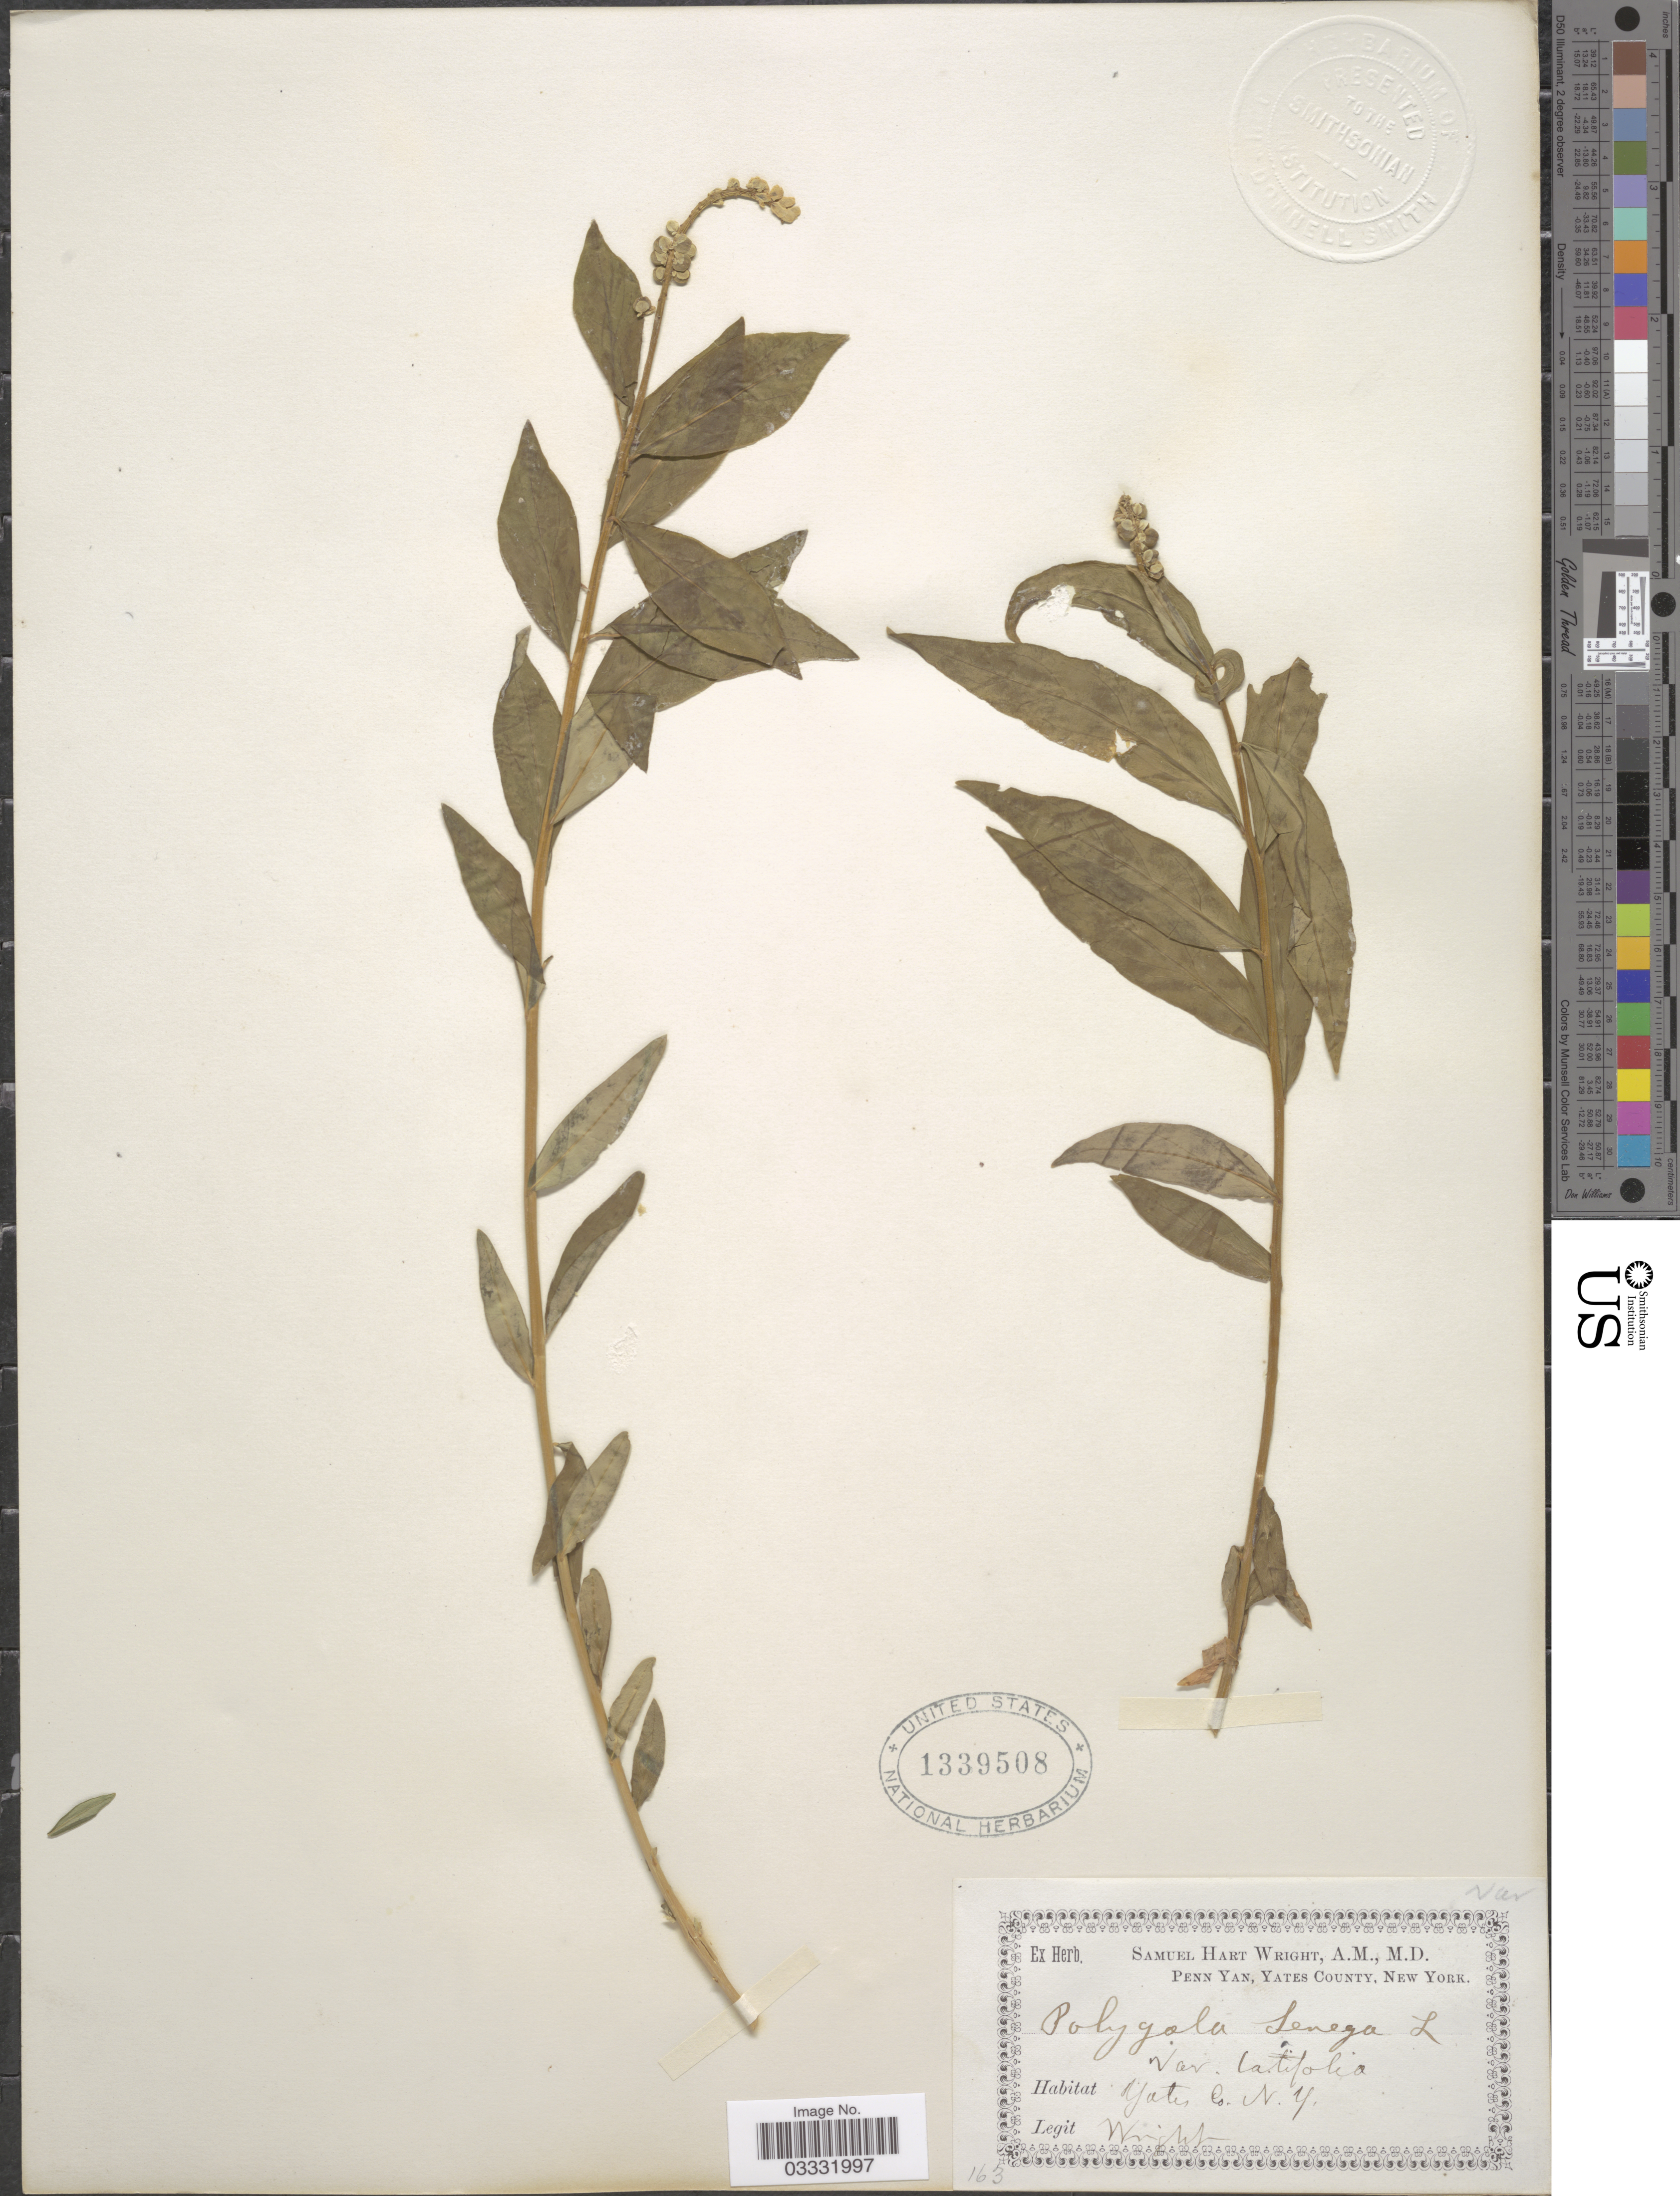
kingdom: Plantae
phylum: Tracheophyta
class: Magnoliopsida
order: Fabales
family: Polygalaceae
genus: Polygala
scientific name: Polygala senega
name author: L.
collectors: S. H. Wright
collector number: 163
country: United States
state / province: New York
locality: Yates Co.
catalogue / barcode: US 1339508